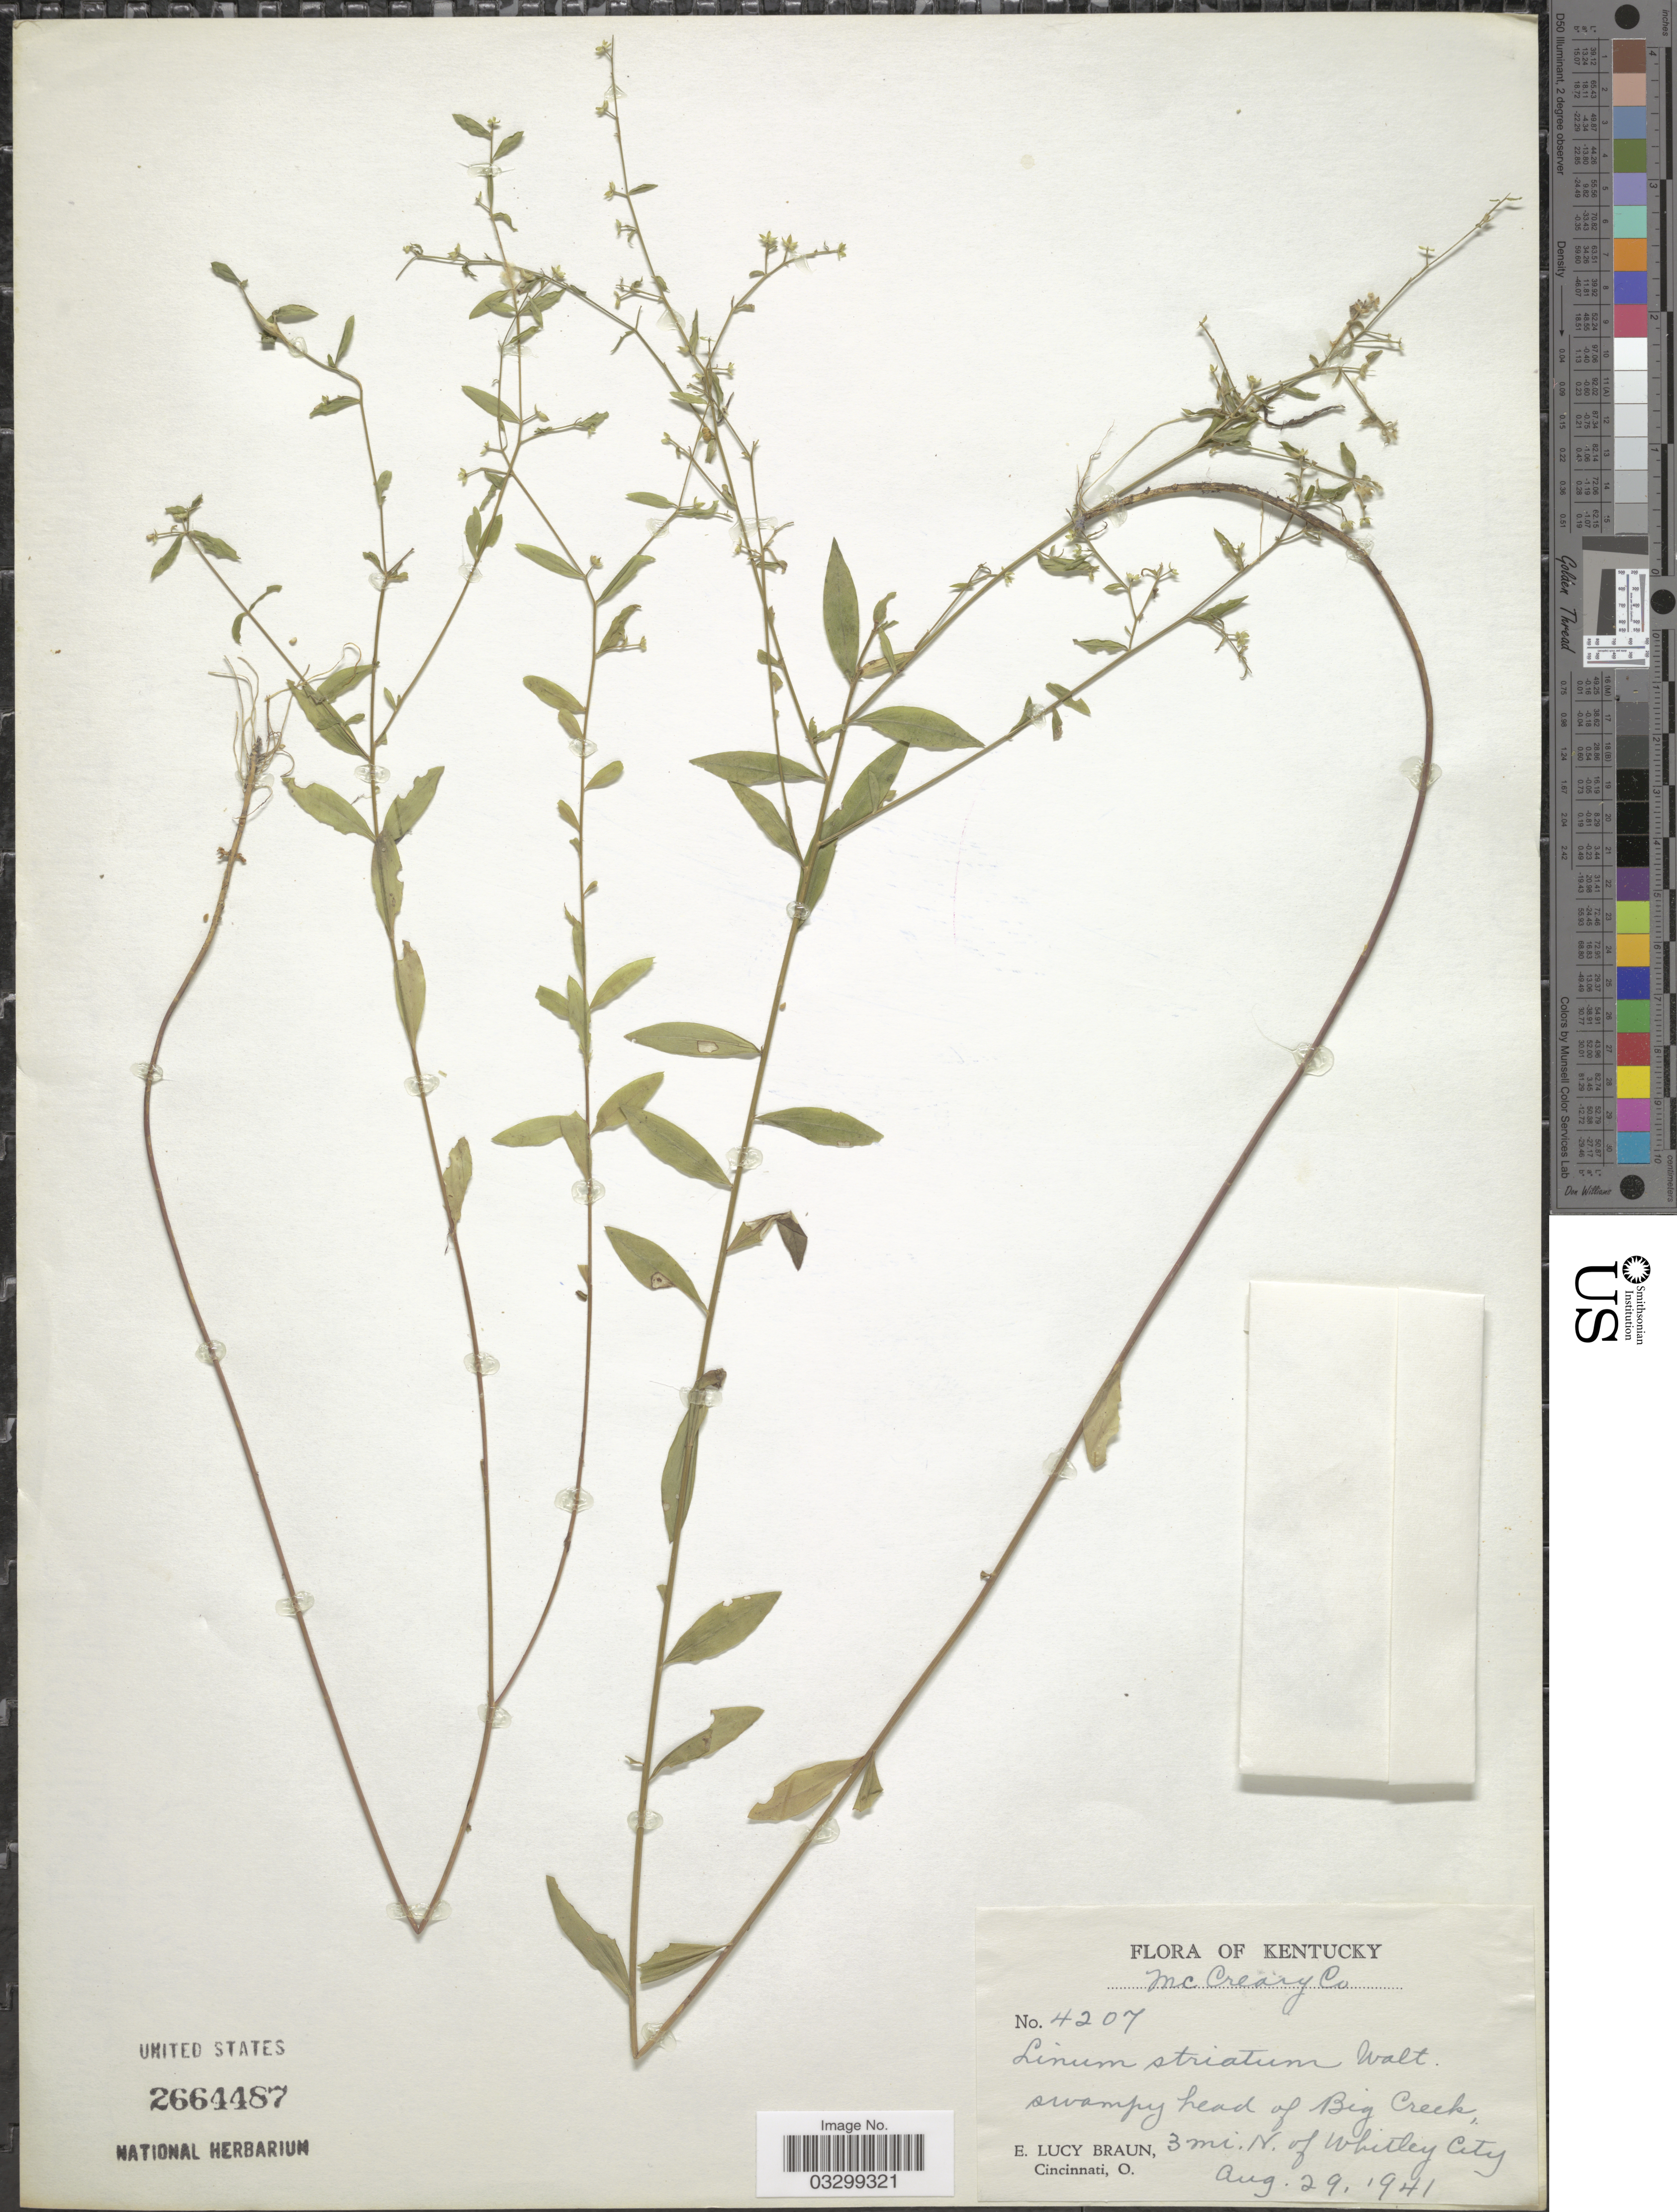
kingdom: Plantae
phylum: Tracheophyta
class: Magnoliopsida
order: Malpighiales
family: Linaceae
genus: Linum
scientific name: Linum striatum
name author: Walter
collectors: E. L. Braun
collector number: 4207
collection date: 1941-08-29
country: United States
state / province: Kentucky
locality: McCreary Co. Swampy head of Big Creek, 3 mi. N. of Whitley City.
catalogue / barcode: US 2664487